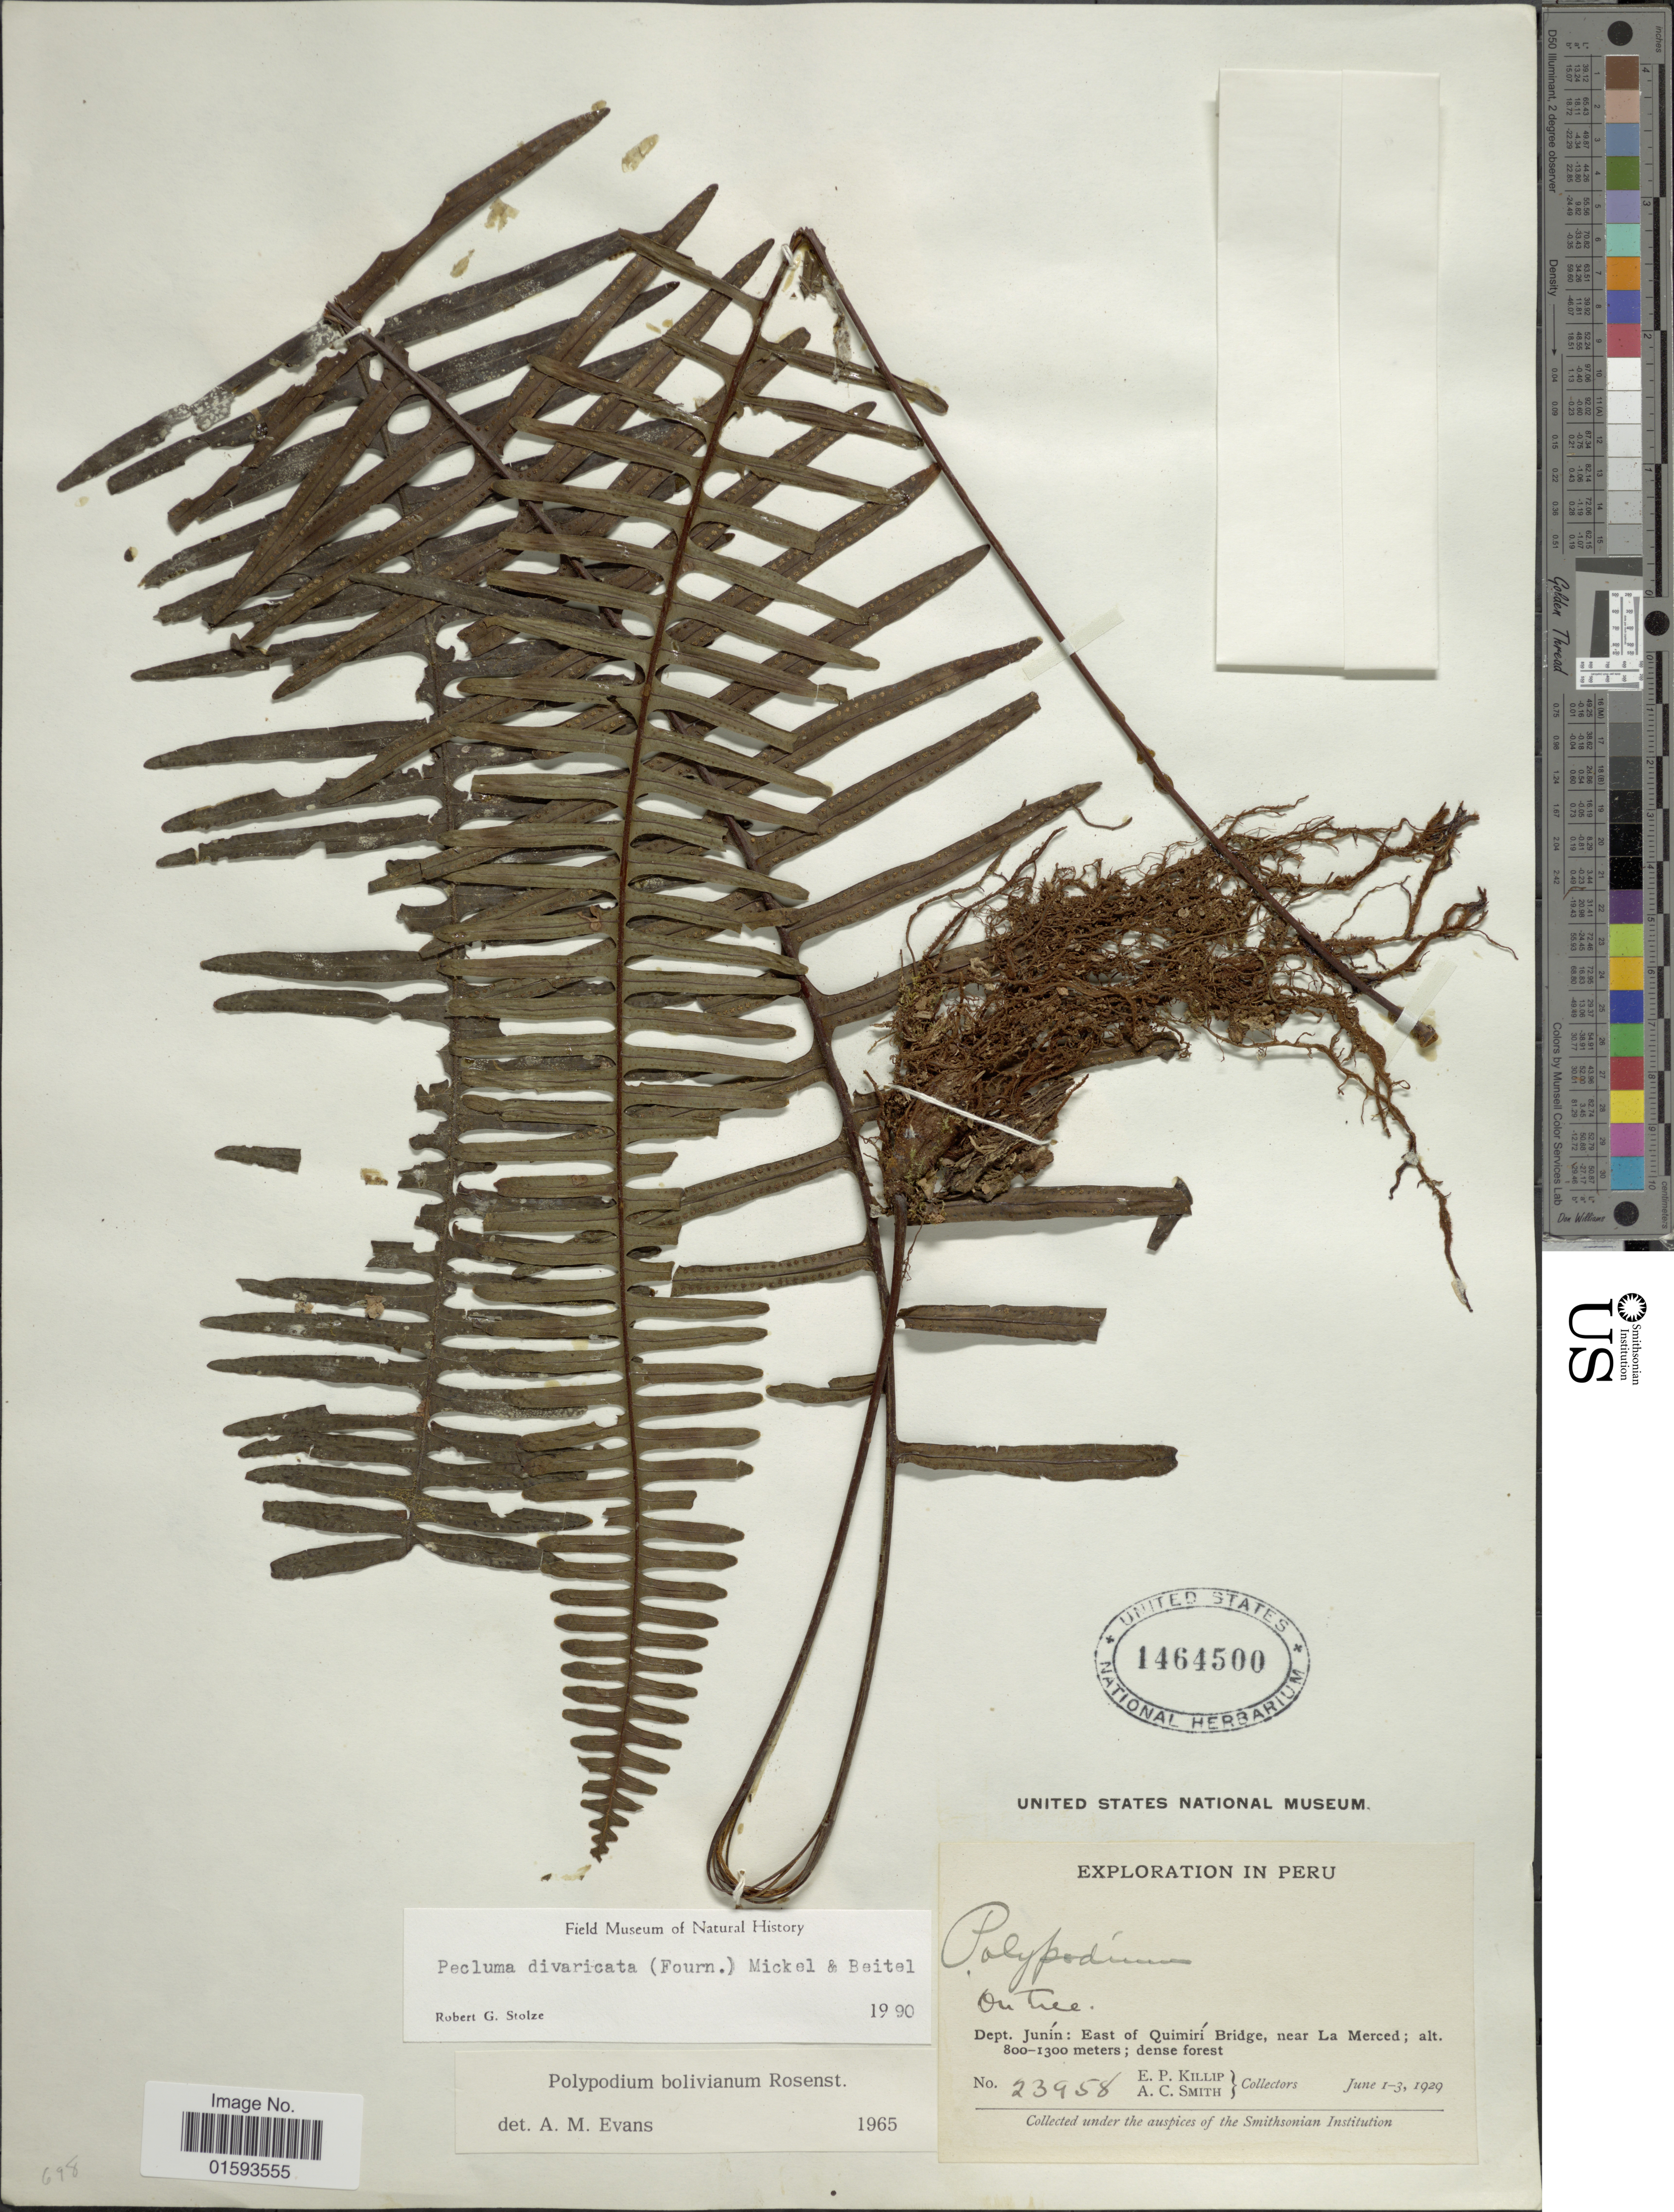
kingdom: Plantae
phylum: Tracheophyta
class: Polypodiopsida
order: Polypodiales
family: Polypodiaceae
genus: Pecluma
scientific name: Pecluma divaricata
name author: (E. Fourn.) Mickel & Beitel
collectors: E. P. Killip & A. C. Smith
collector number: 23958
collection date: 1929-06-01/1929-06-03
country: Peru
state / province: Junín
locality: East of Quimiri Bridge, near La Merced; dense forest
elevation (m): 800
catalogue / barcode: US 1464500